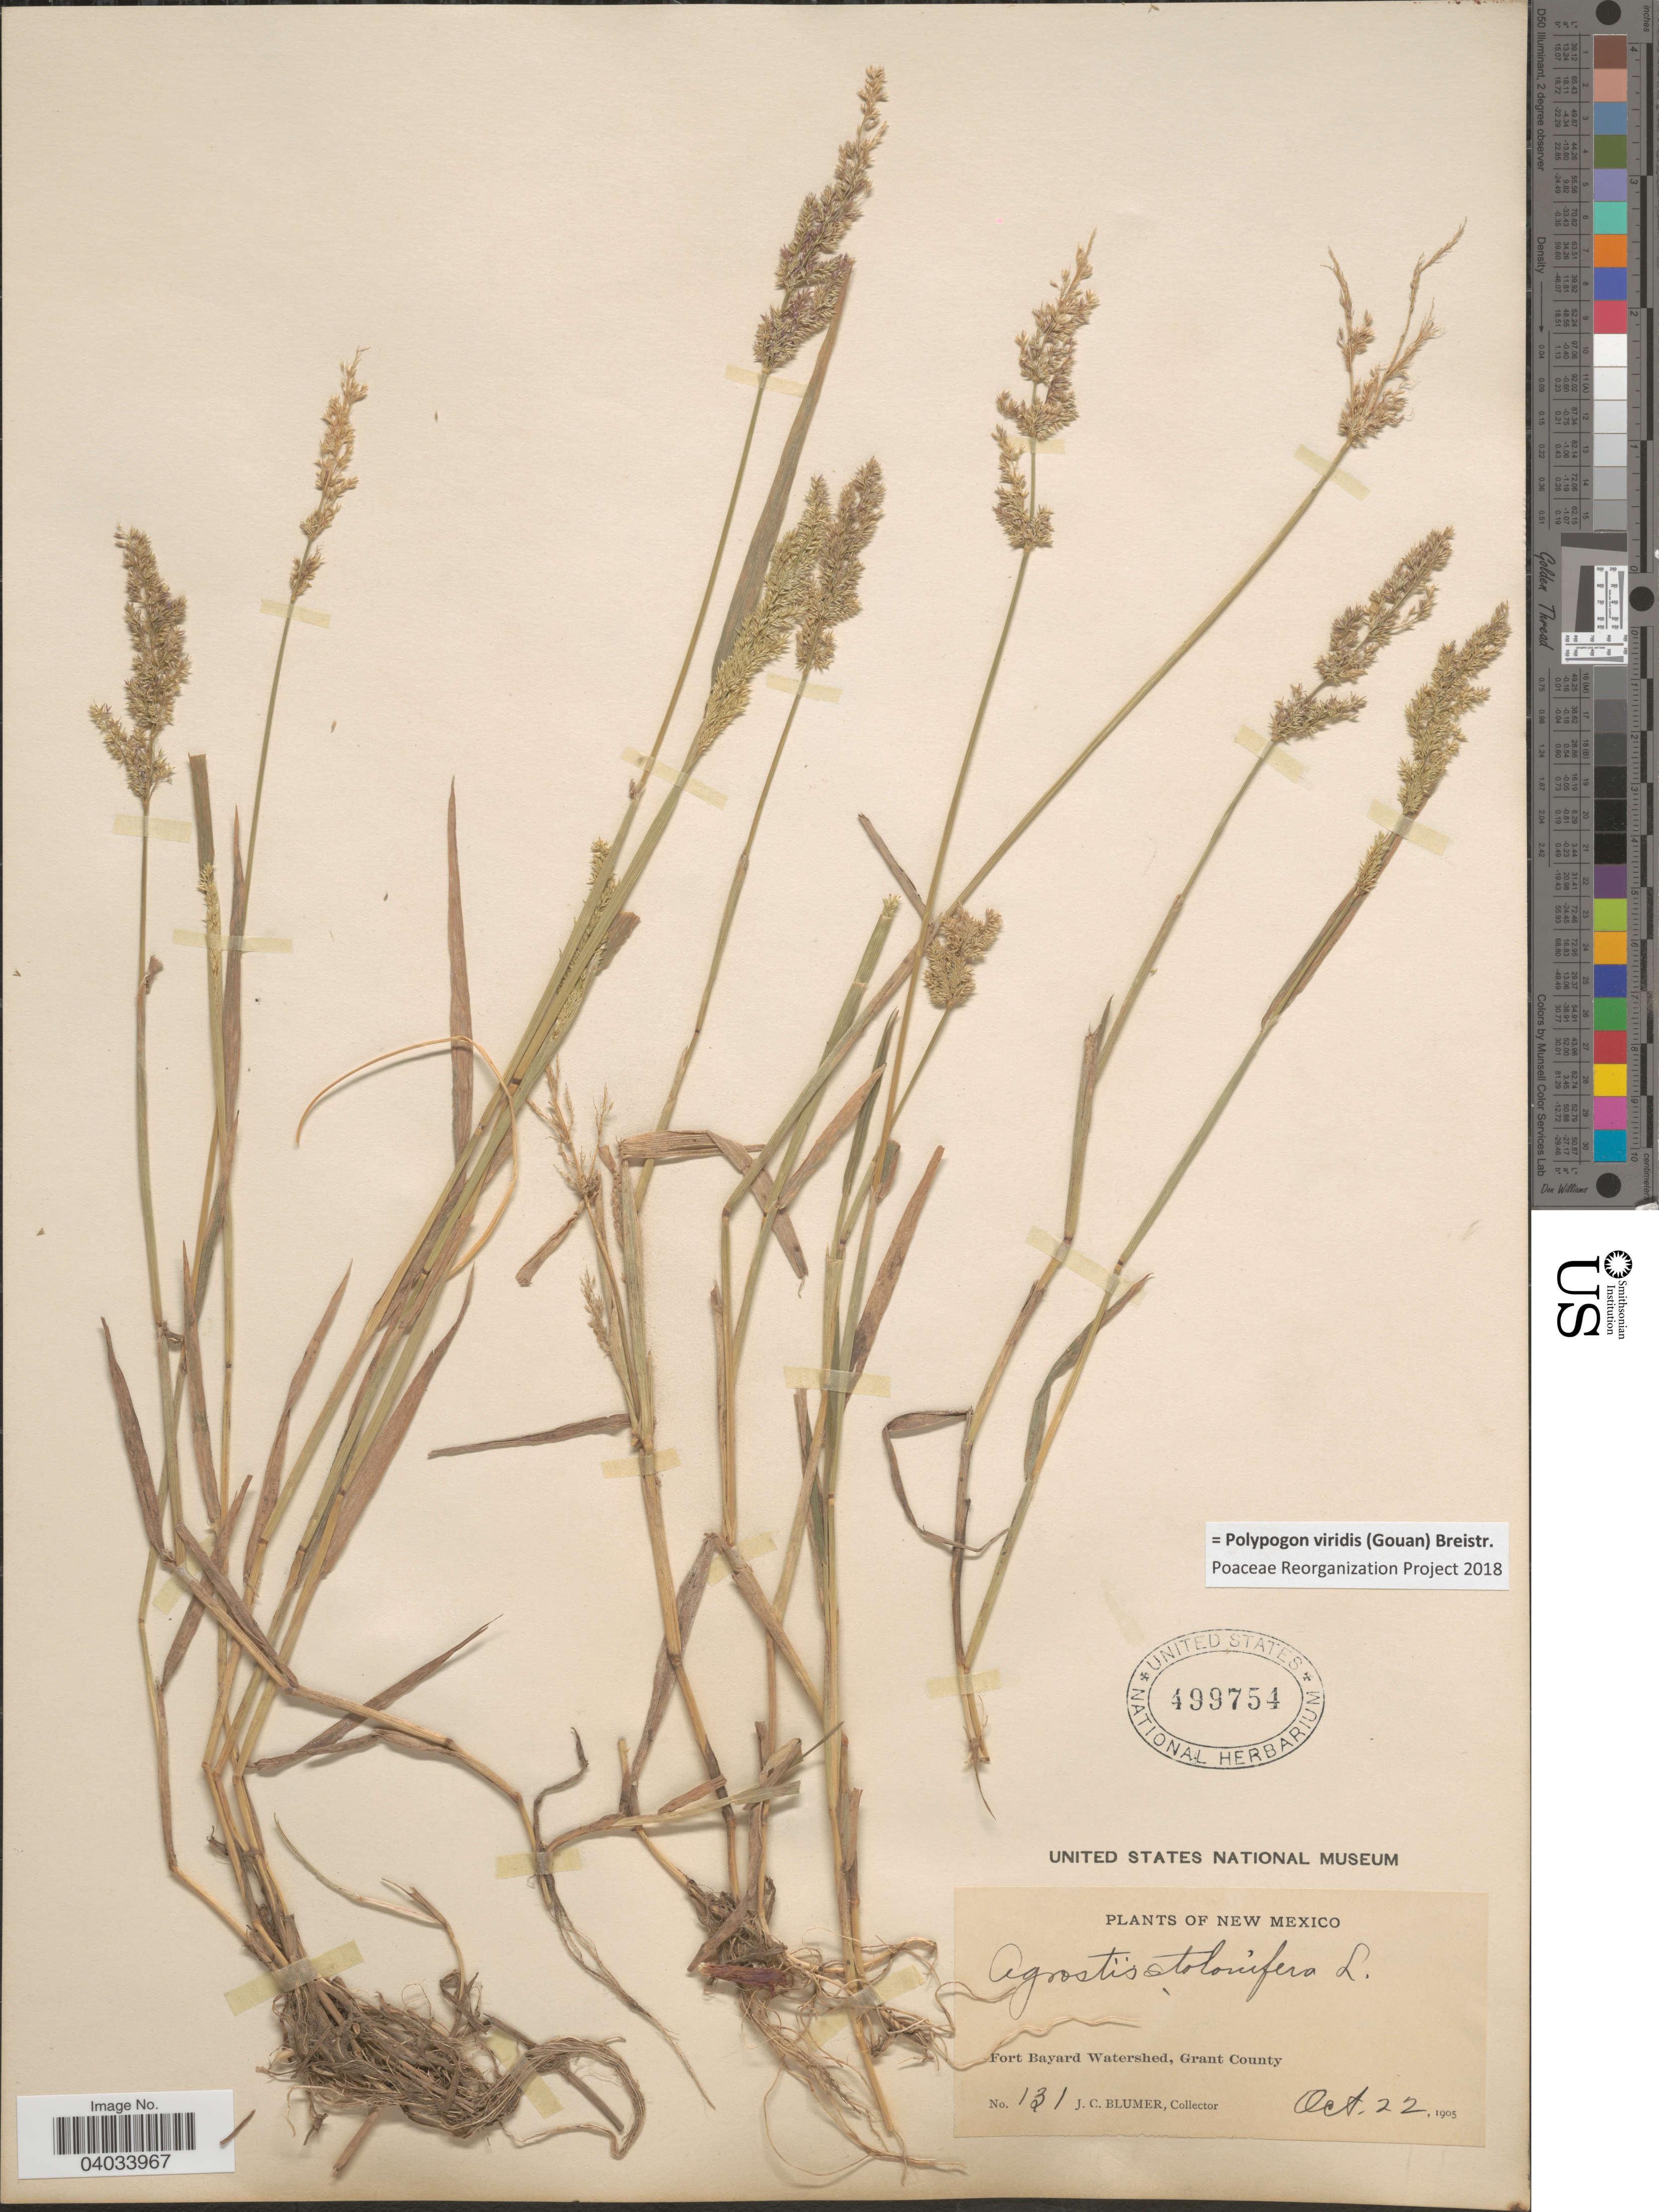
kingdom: Plantae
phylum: Tracheophyta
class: Liliopsida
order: Poales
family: Poaceae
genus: Polypogon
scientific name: Polypogon viridis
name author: (Gouan) Breistroffer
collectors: J. C. Blumer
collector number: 131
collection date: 1905-10-22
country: United States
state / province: New Mexico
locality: Fort Bayard Watershed, Grant County.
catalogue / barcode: US 499754